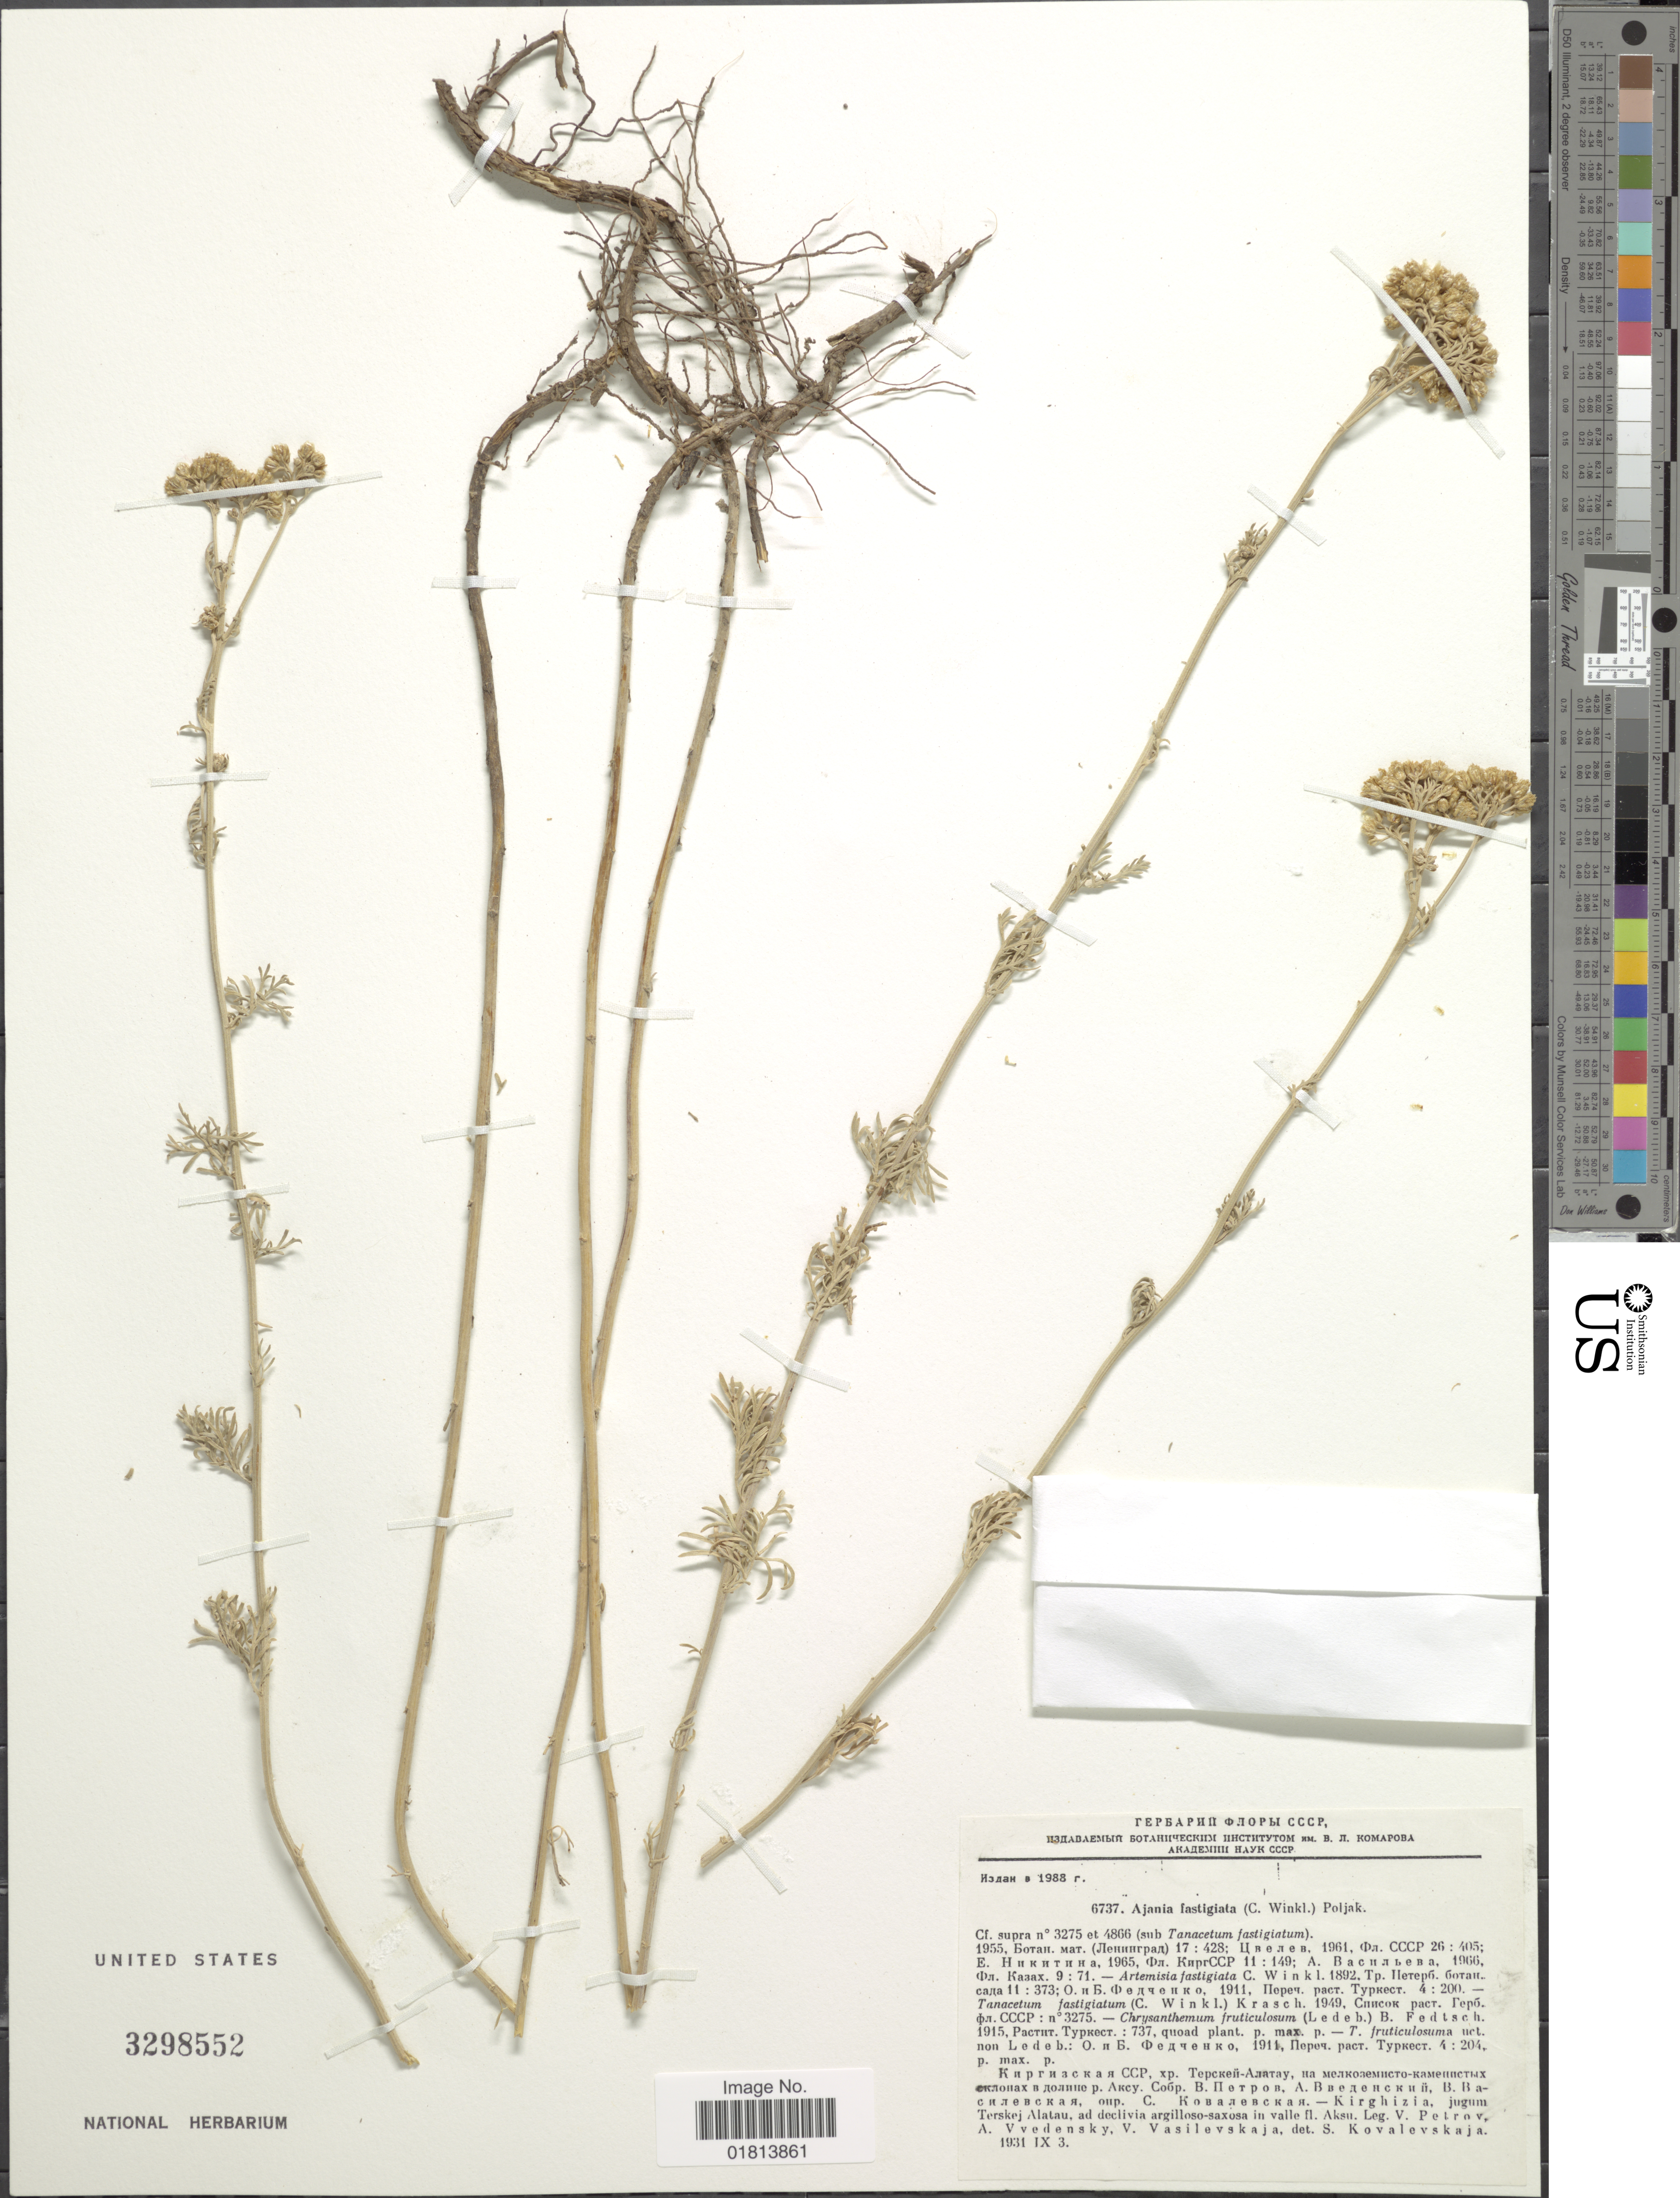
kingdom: Plantae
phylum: Tracheophyta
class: Magnoliopsida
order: Asterales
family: Asteraceae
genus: Ajania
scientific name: Ajania fastigiata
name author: (C. Winkl.) Poljakov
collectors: V. Petrov, A. Vvedensky & V. Vasilevskaja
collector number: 6737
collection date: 1931-09-03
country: Kyrgyzstan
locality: Kirghizia, jugum Terskej Alatau, ad declivia argilloso-saxosa in valle fl. Aksu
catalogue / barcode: US 3298552